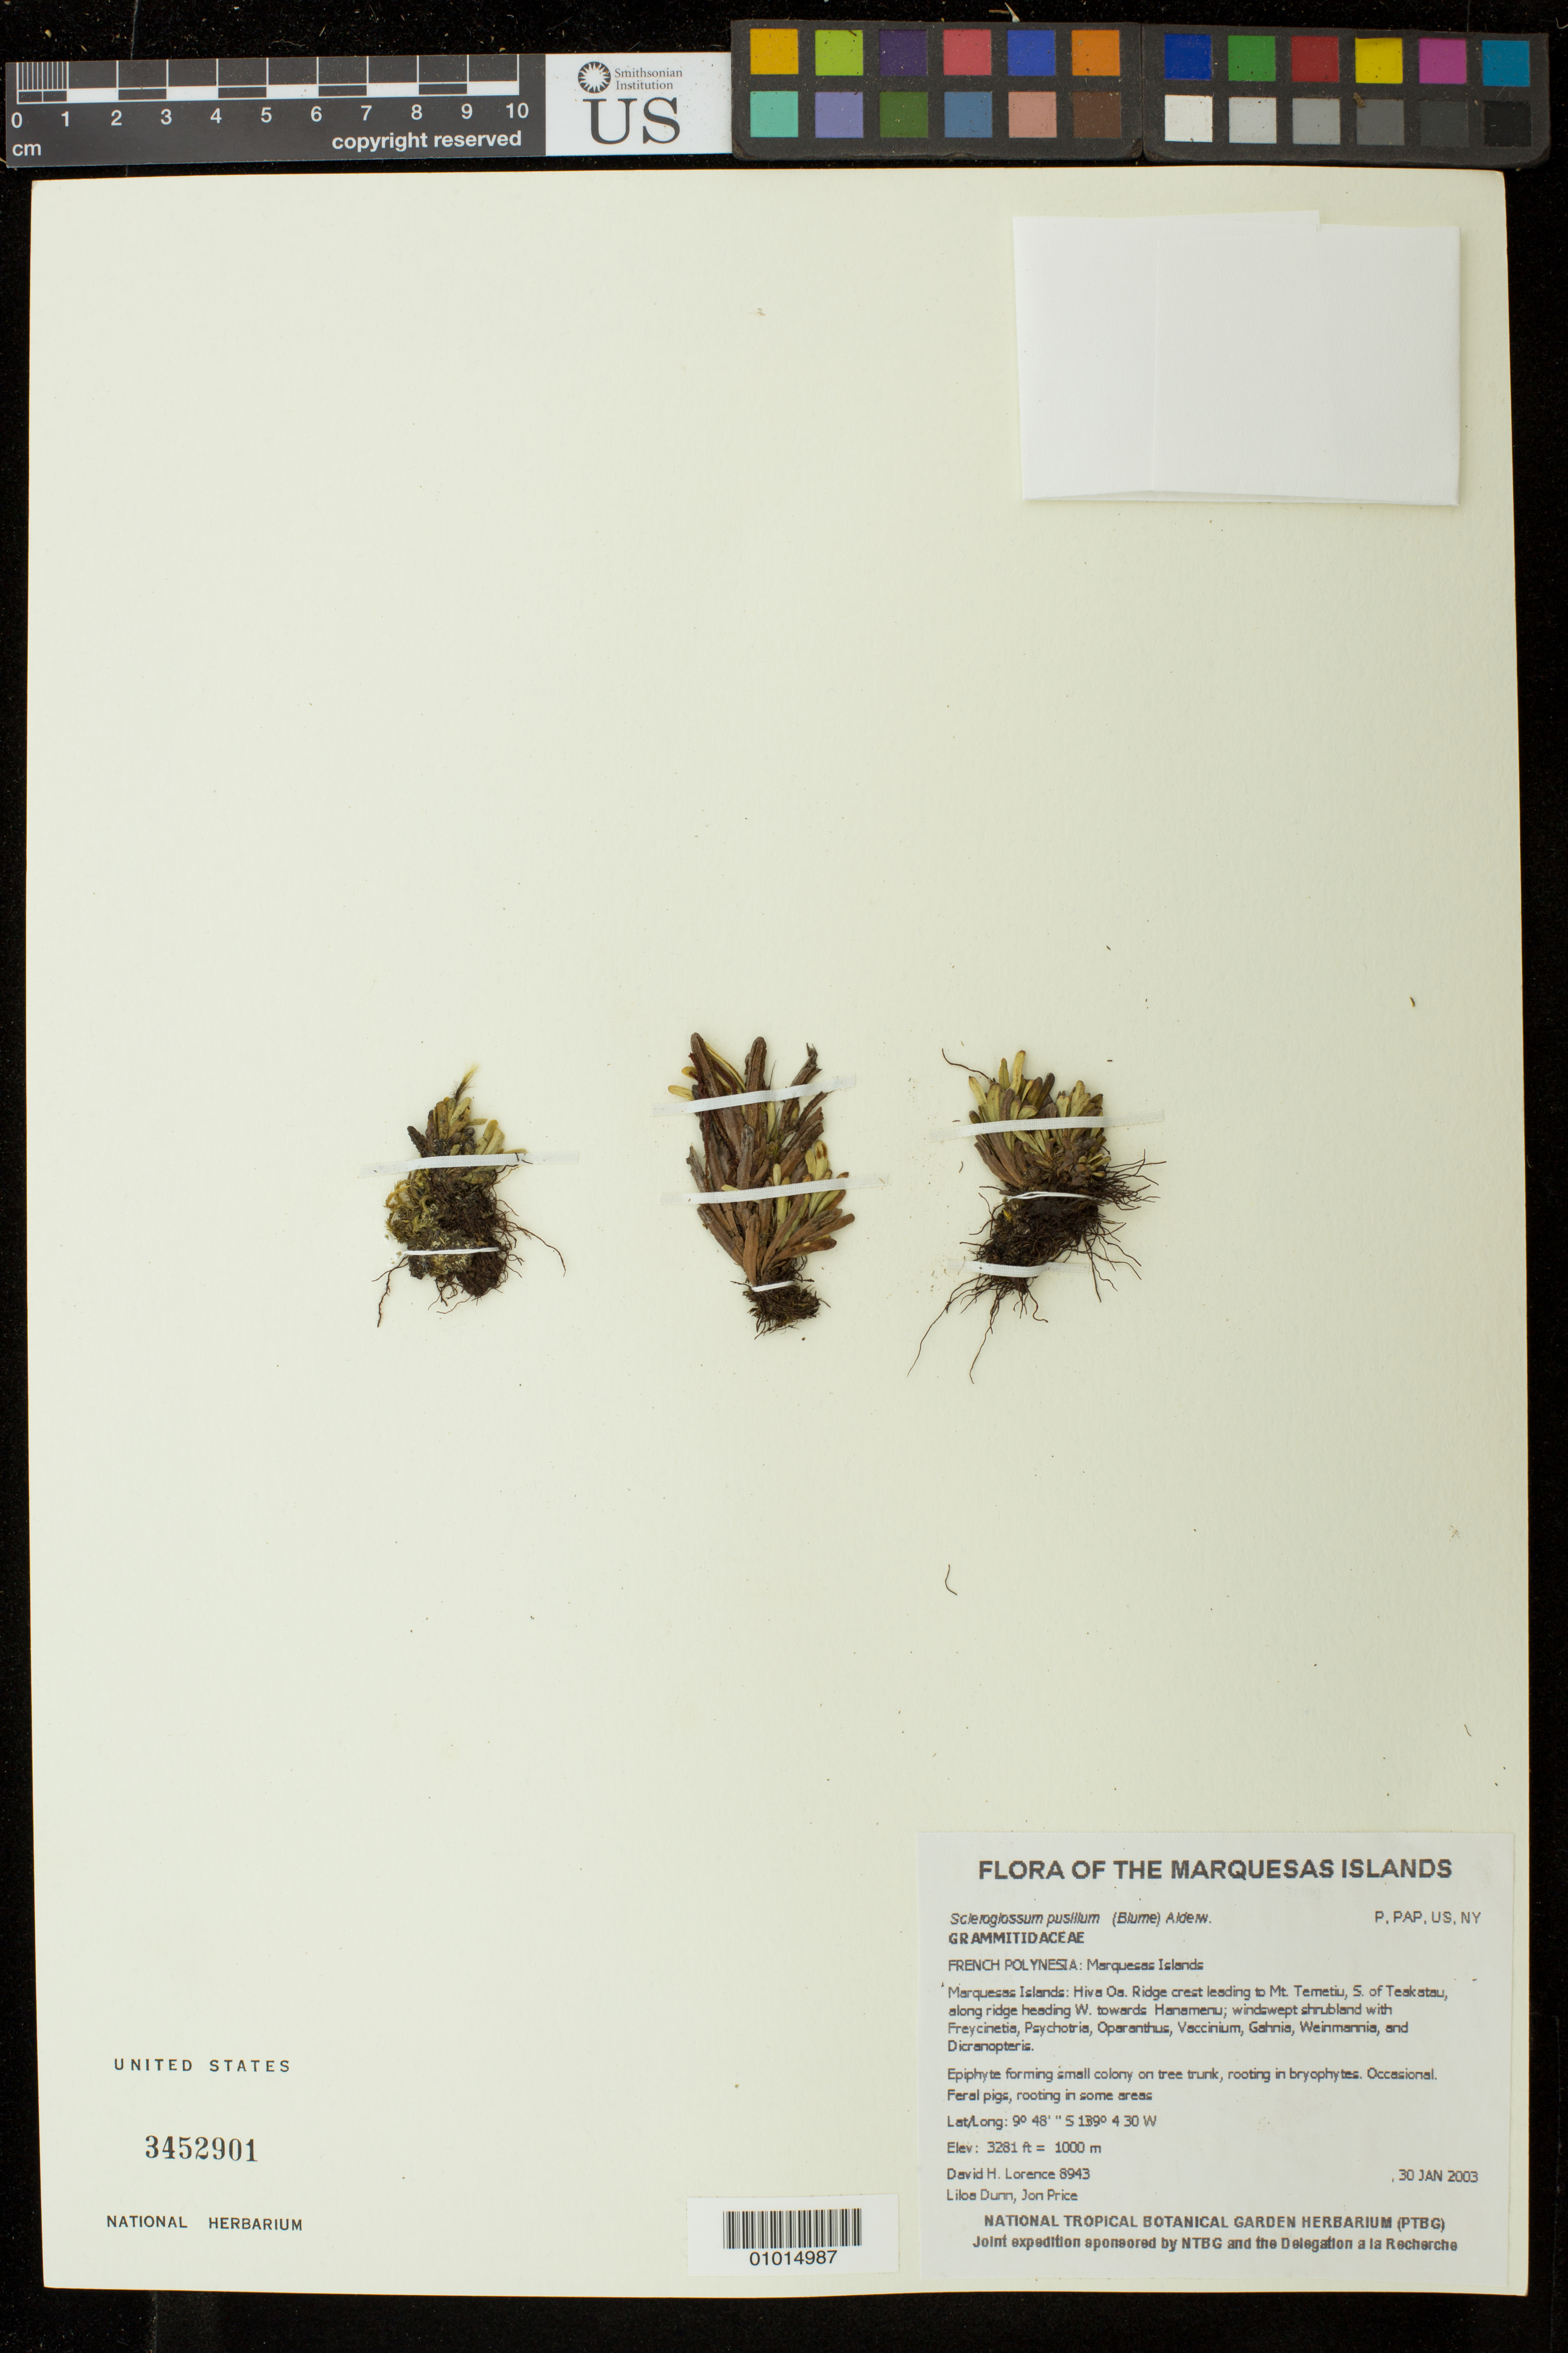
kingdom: Plantae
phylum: Tracheophyta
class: Polypodiopsida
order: Polypodiales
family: Polypodiaceae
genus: Scleroglossum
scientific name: Scleroglossum pusillum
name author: (Blume) Alderw.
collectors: D. Lorence, L. Dunn & J. Price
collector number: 8943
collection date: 2003-01-30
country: French Polynesia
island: Hiva Oa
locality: Ridge crest leading to Mt. Temetiu, S. of Teakatau, along ridge heading W. towards Hanamenu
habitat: Windswept shrubland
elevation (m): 1000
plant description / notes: Feral pigs, rooting in some areas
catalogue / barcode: US 3452901